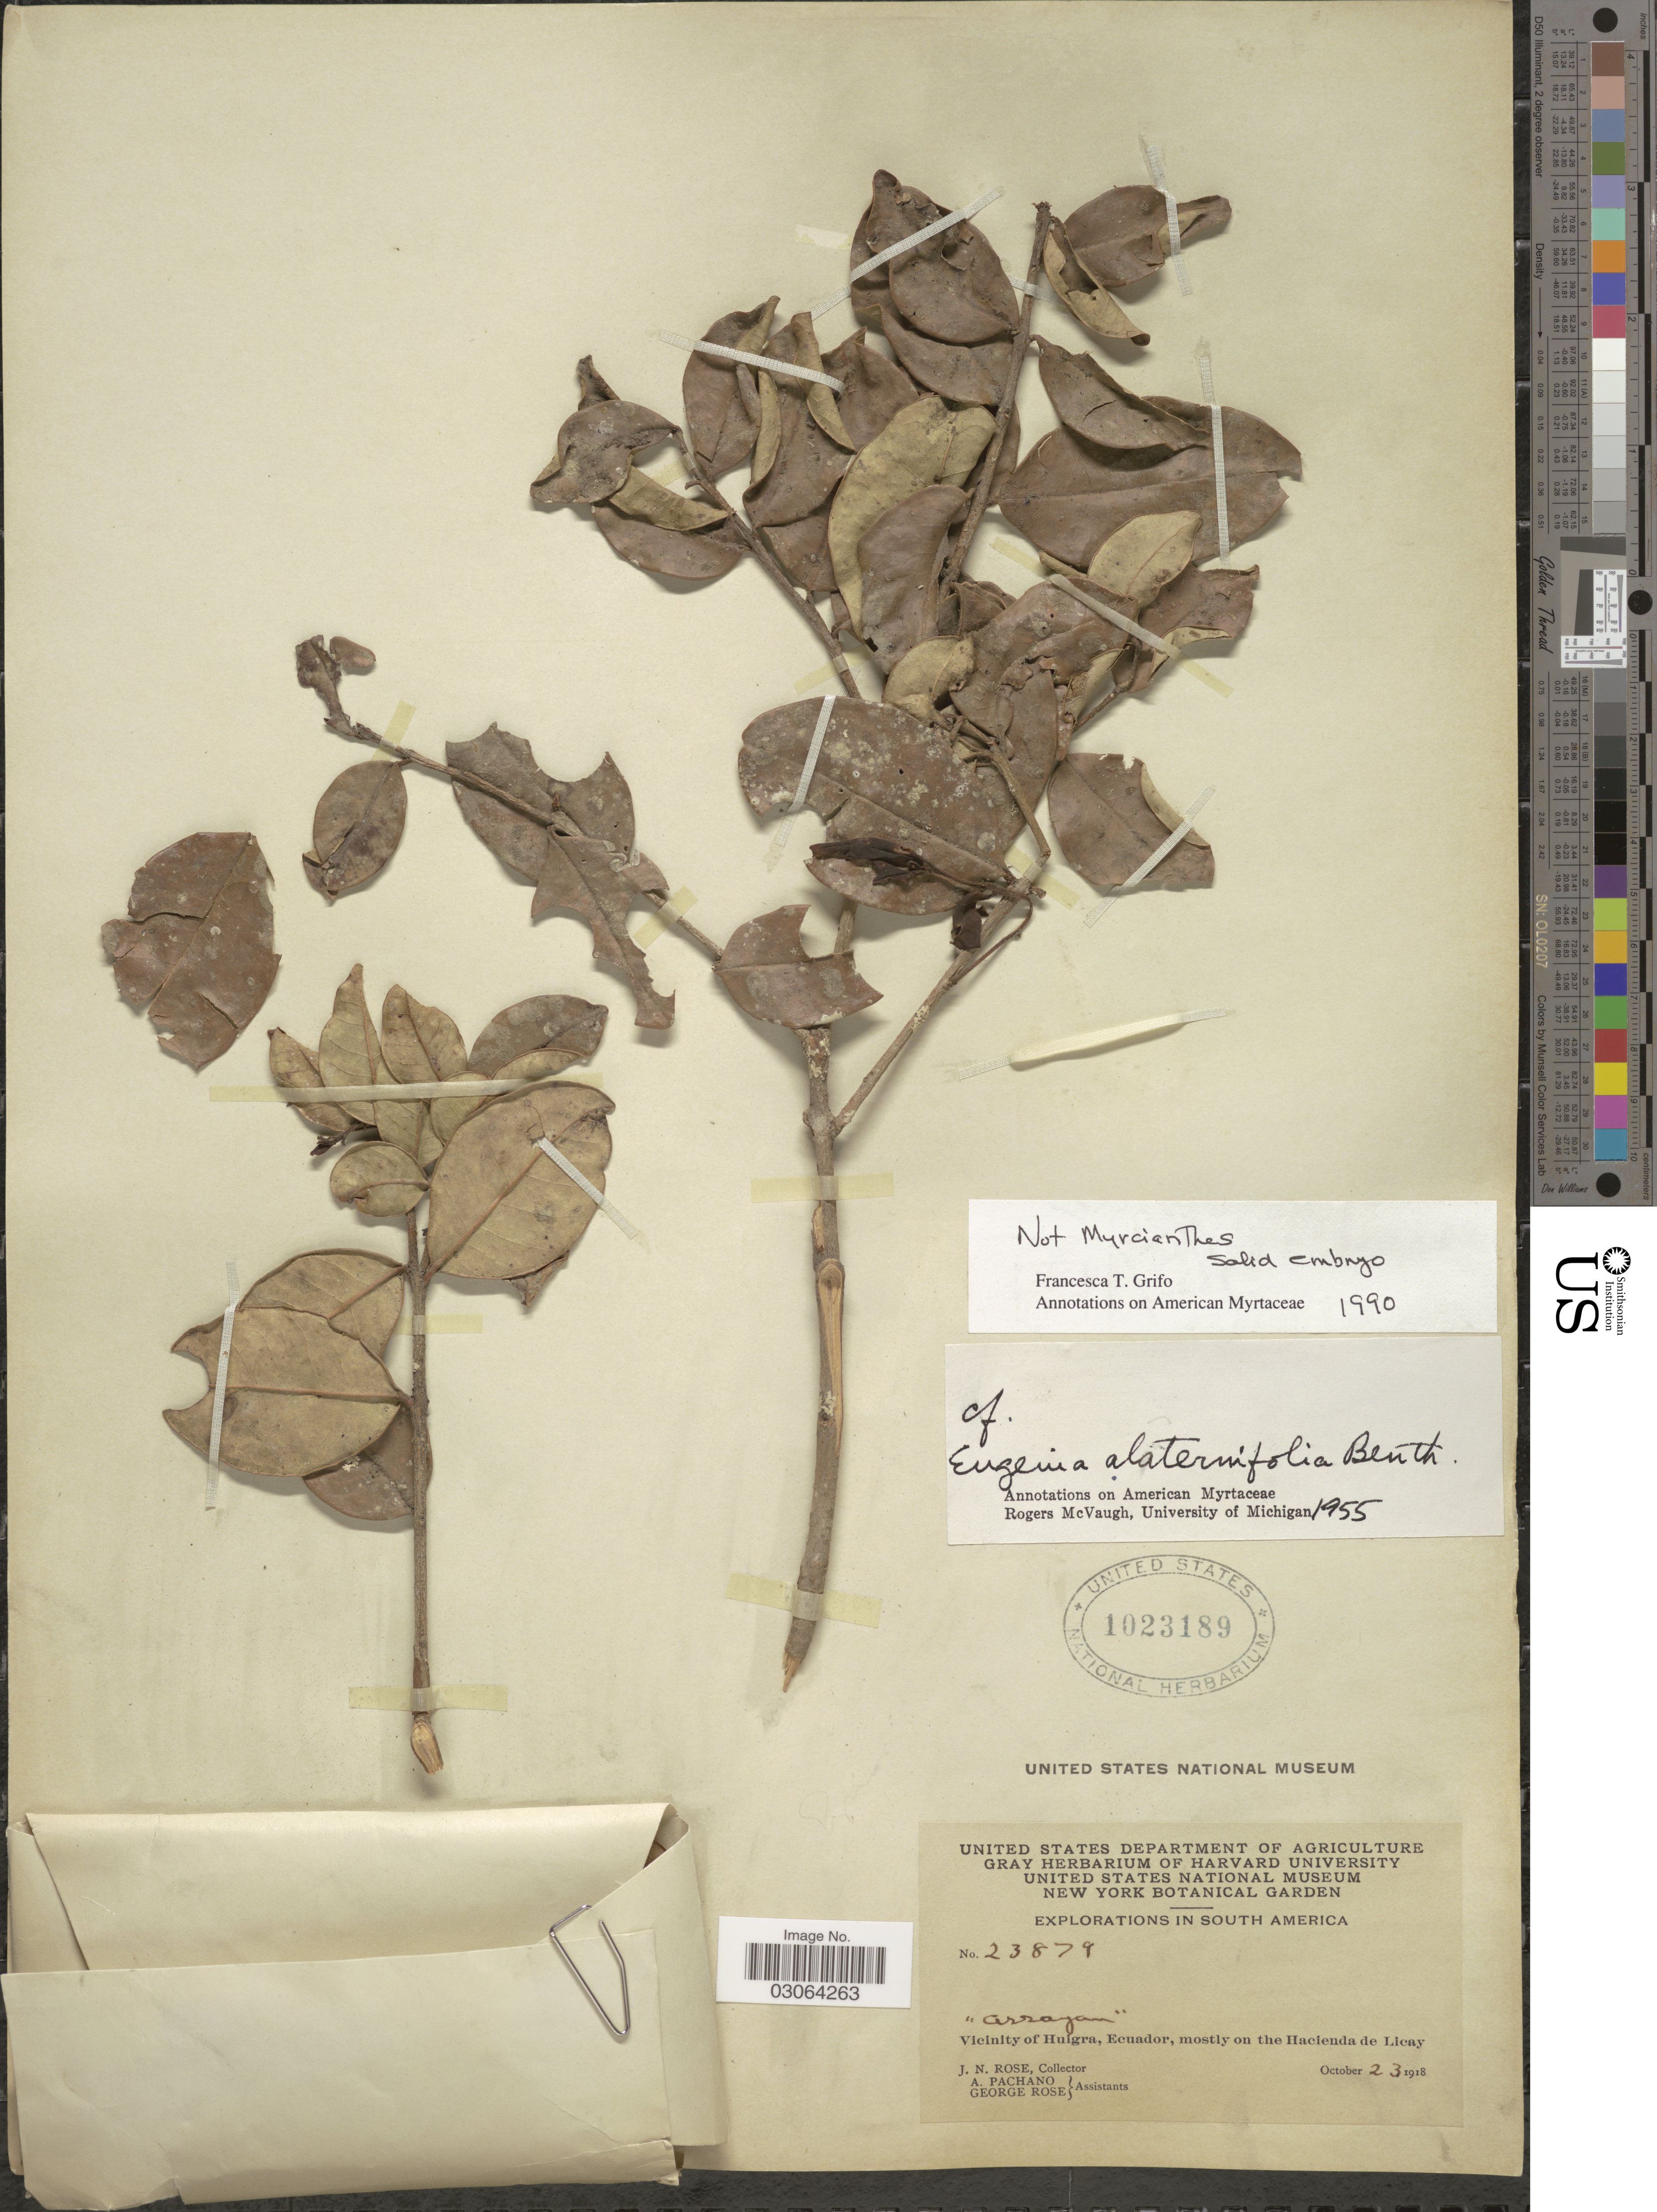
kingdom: Plantae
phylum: Tracheophyta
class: Magnoliopsida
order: Myrtales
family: Myrtaceae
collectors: J. N. Rose, A. Pachano & G. Rose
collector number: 23879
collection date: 1918-10-23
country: Ecuador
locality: Vicinity of Huigra, Ecuador, mostly on the Hacienda de Licay.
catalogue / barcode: US 1023189